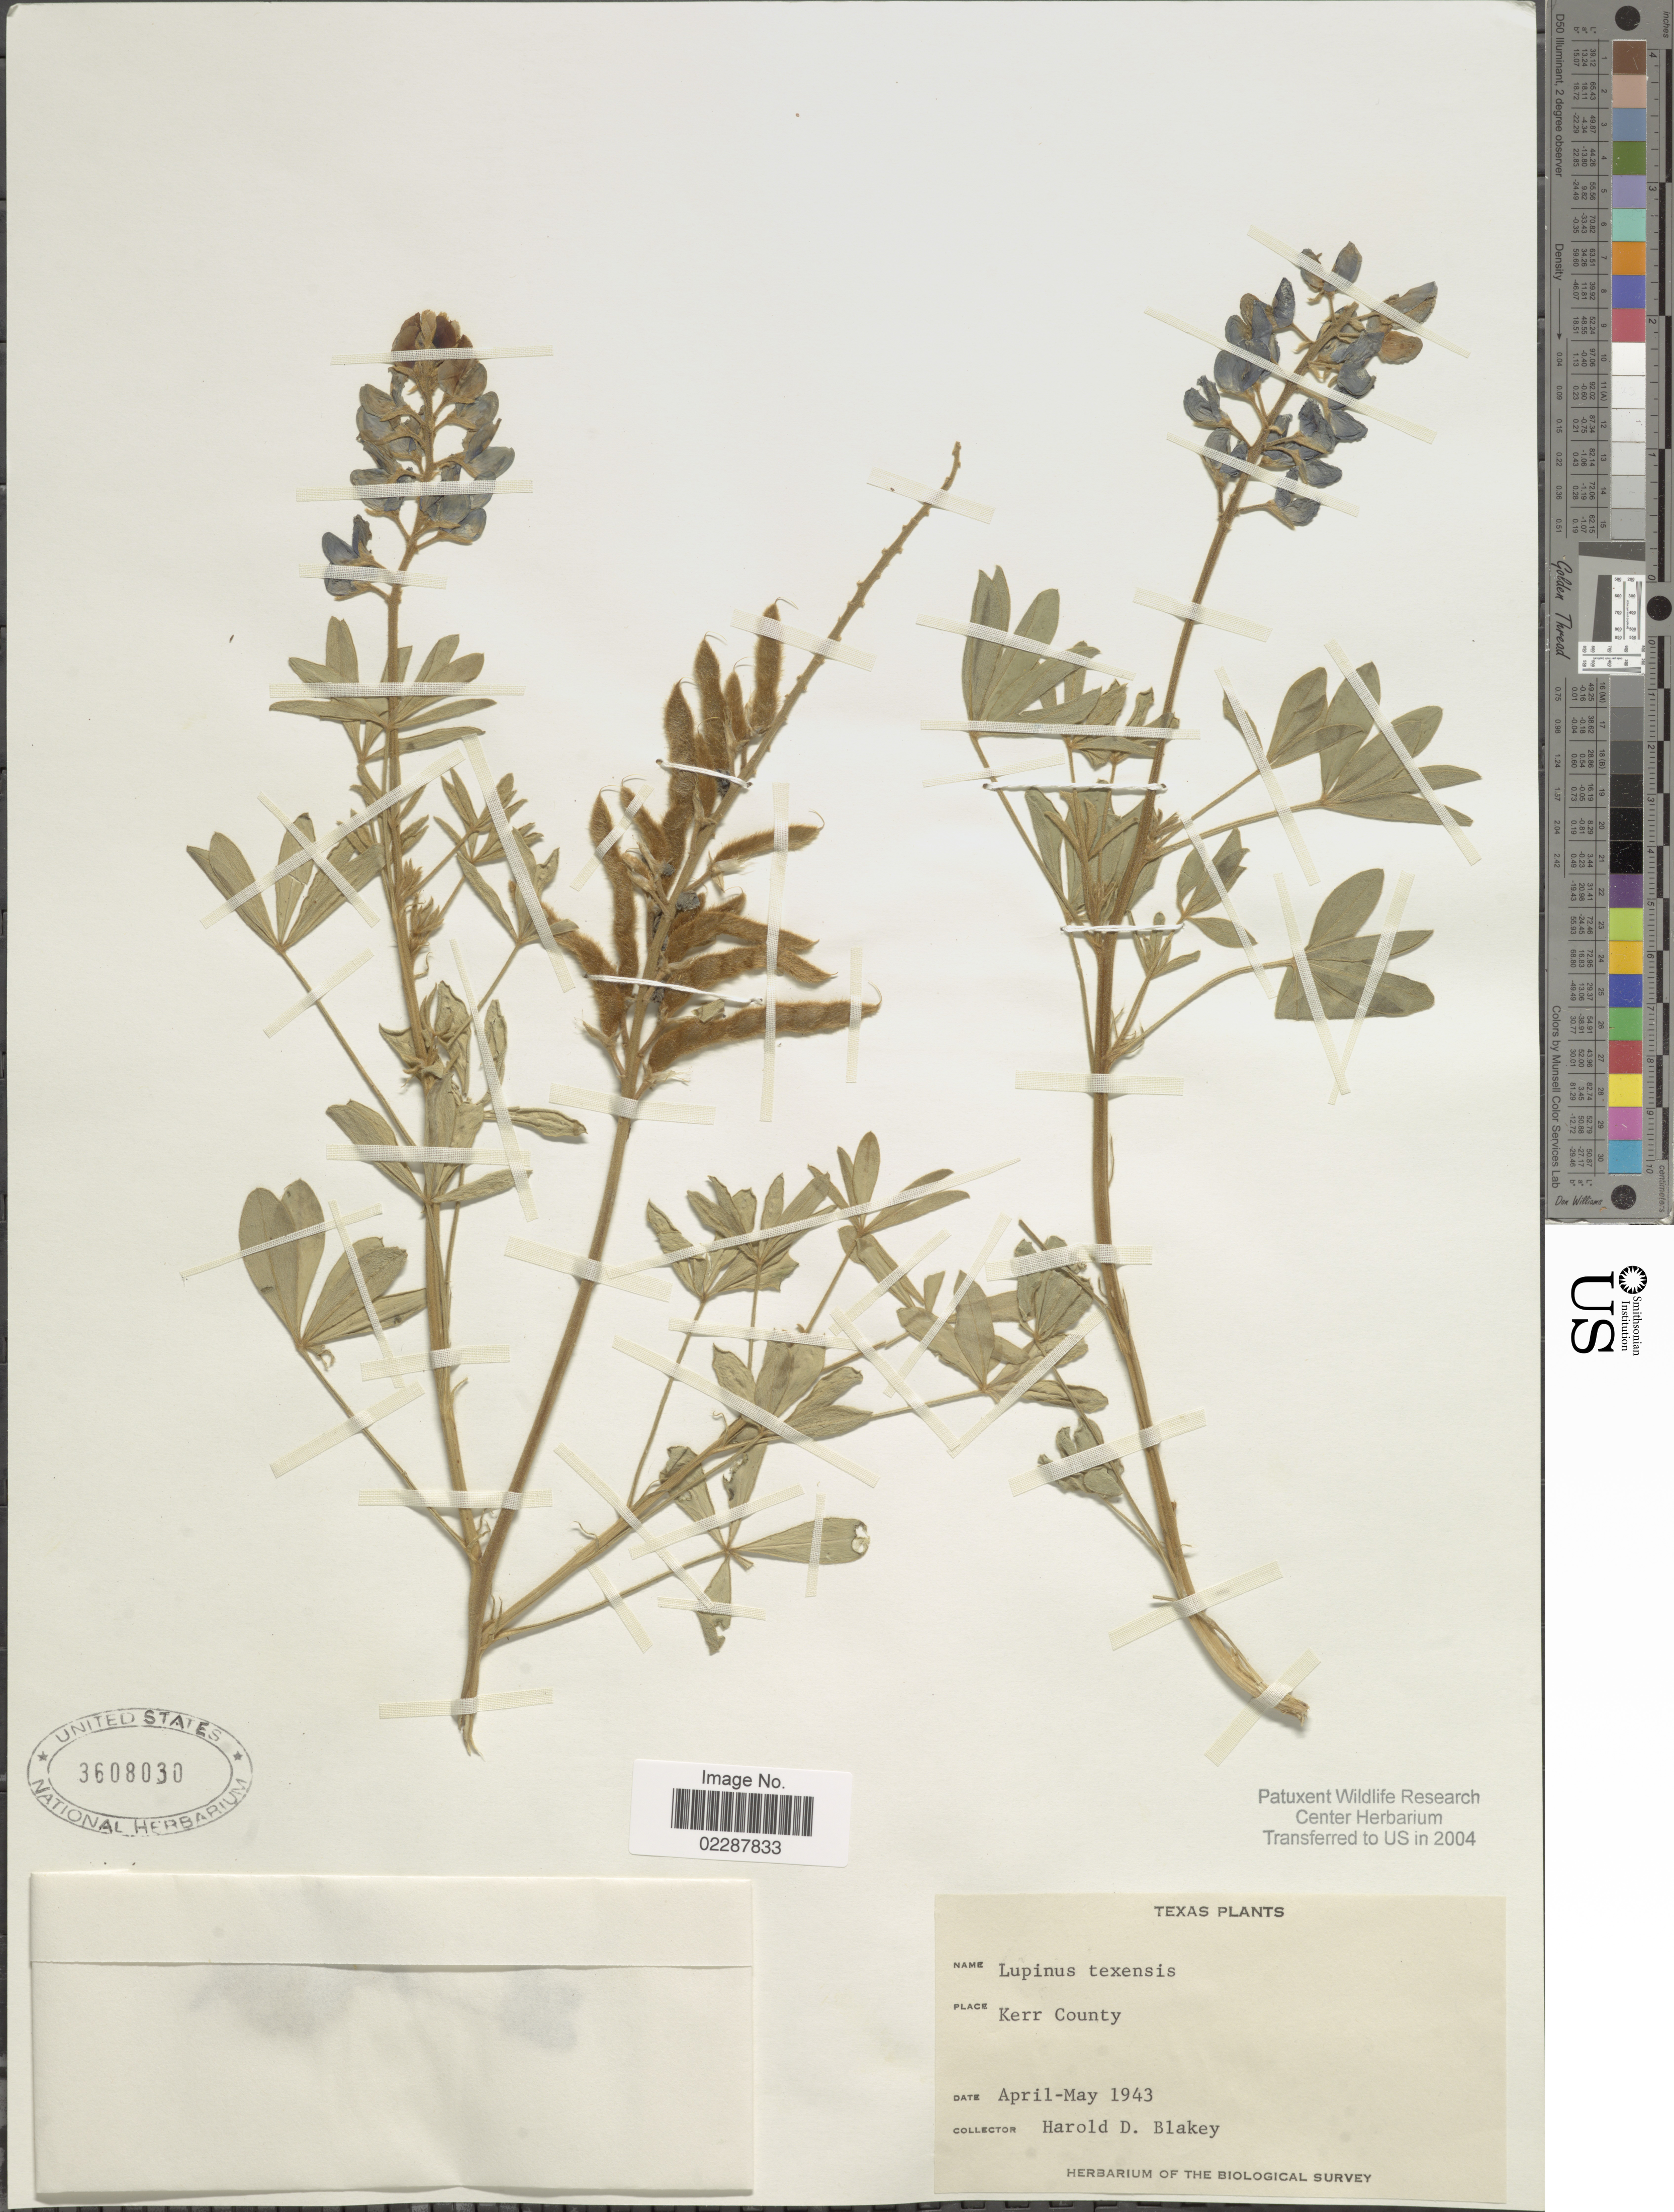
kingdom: Plantae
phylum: Tracheophyta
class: Magnoliopsida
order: Fabales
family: Fabaceae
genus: Lupinus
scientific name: Lupinus subcarnosus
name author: Hook.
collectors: H. Blakey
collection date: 1943-04/1943-05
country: United States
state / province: Texas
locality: Kerr County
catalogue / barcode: US 3608030